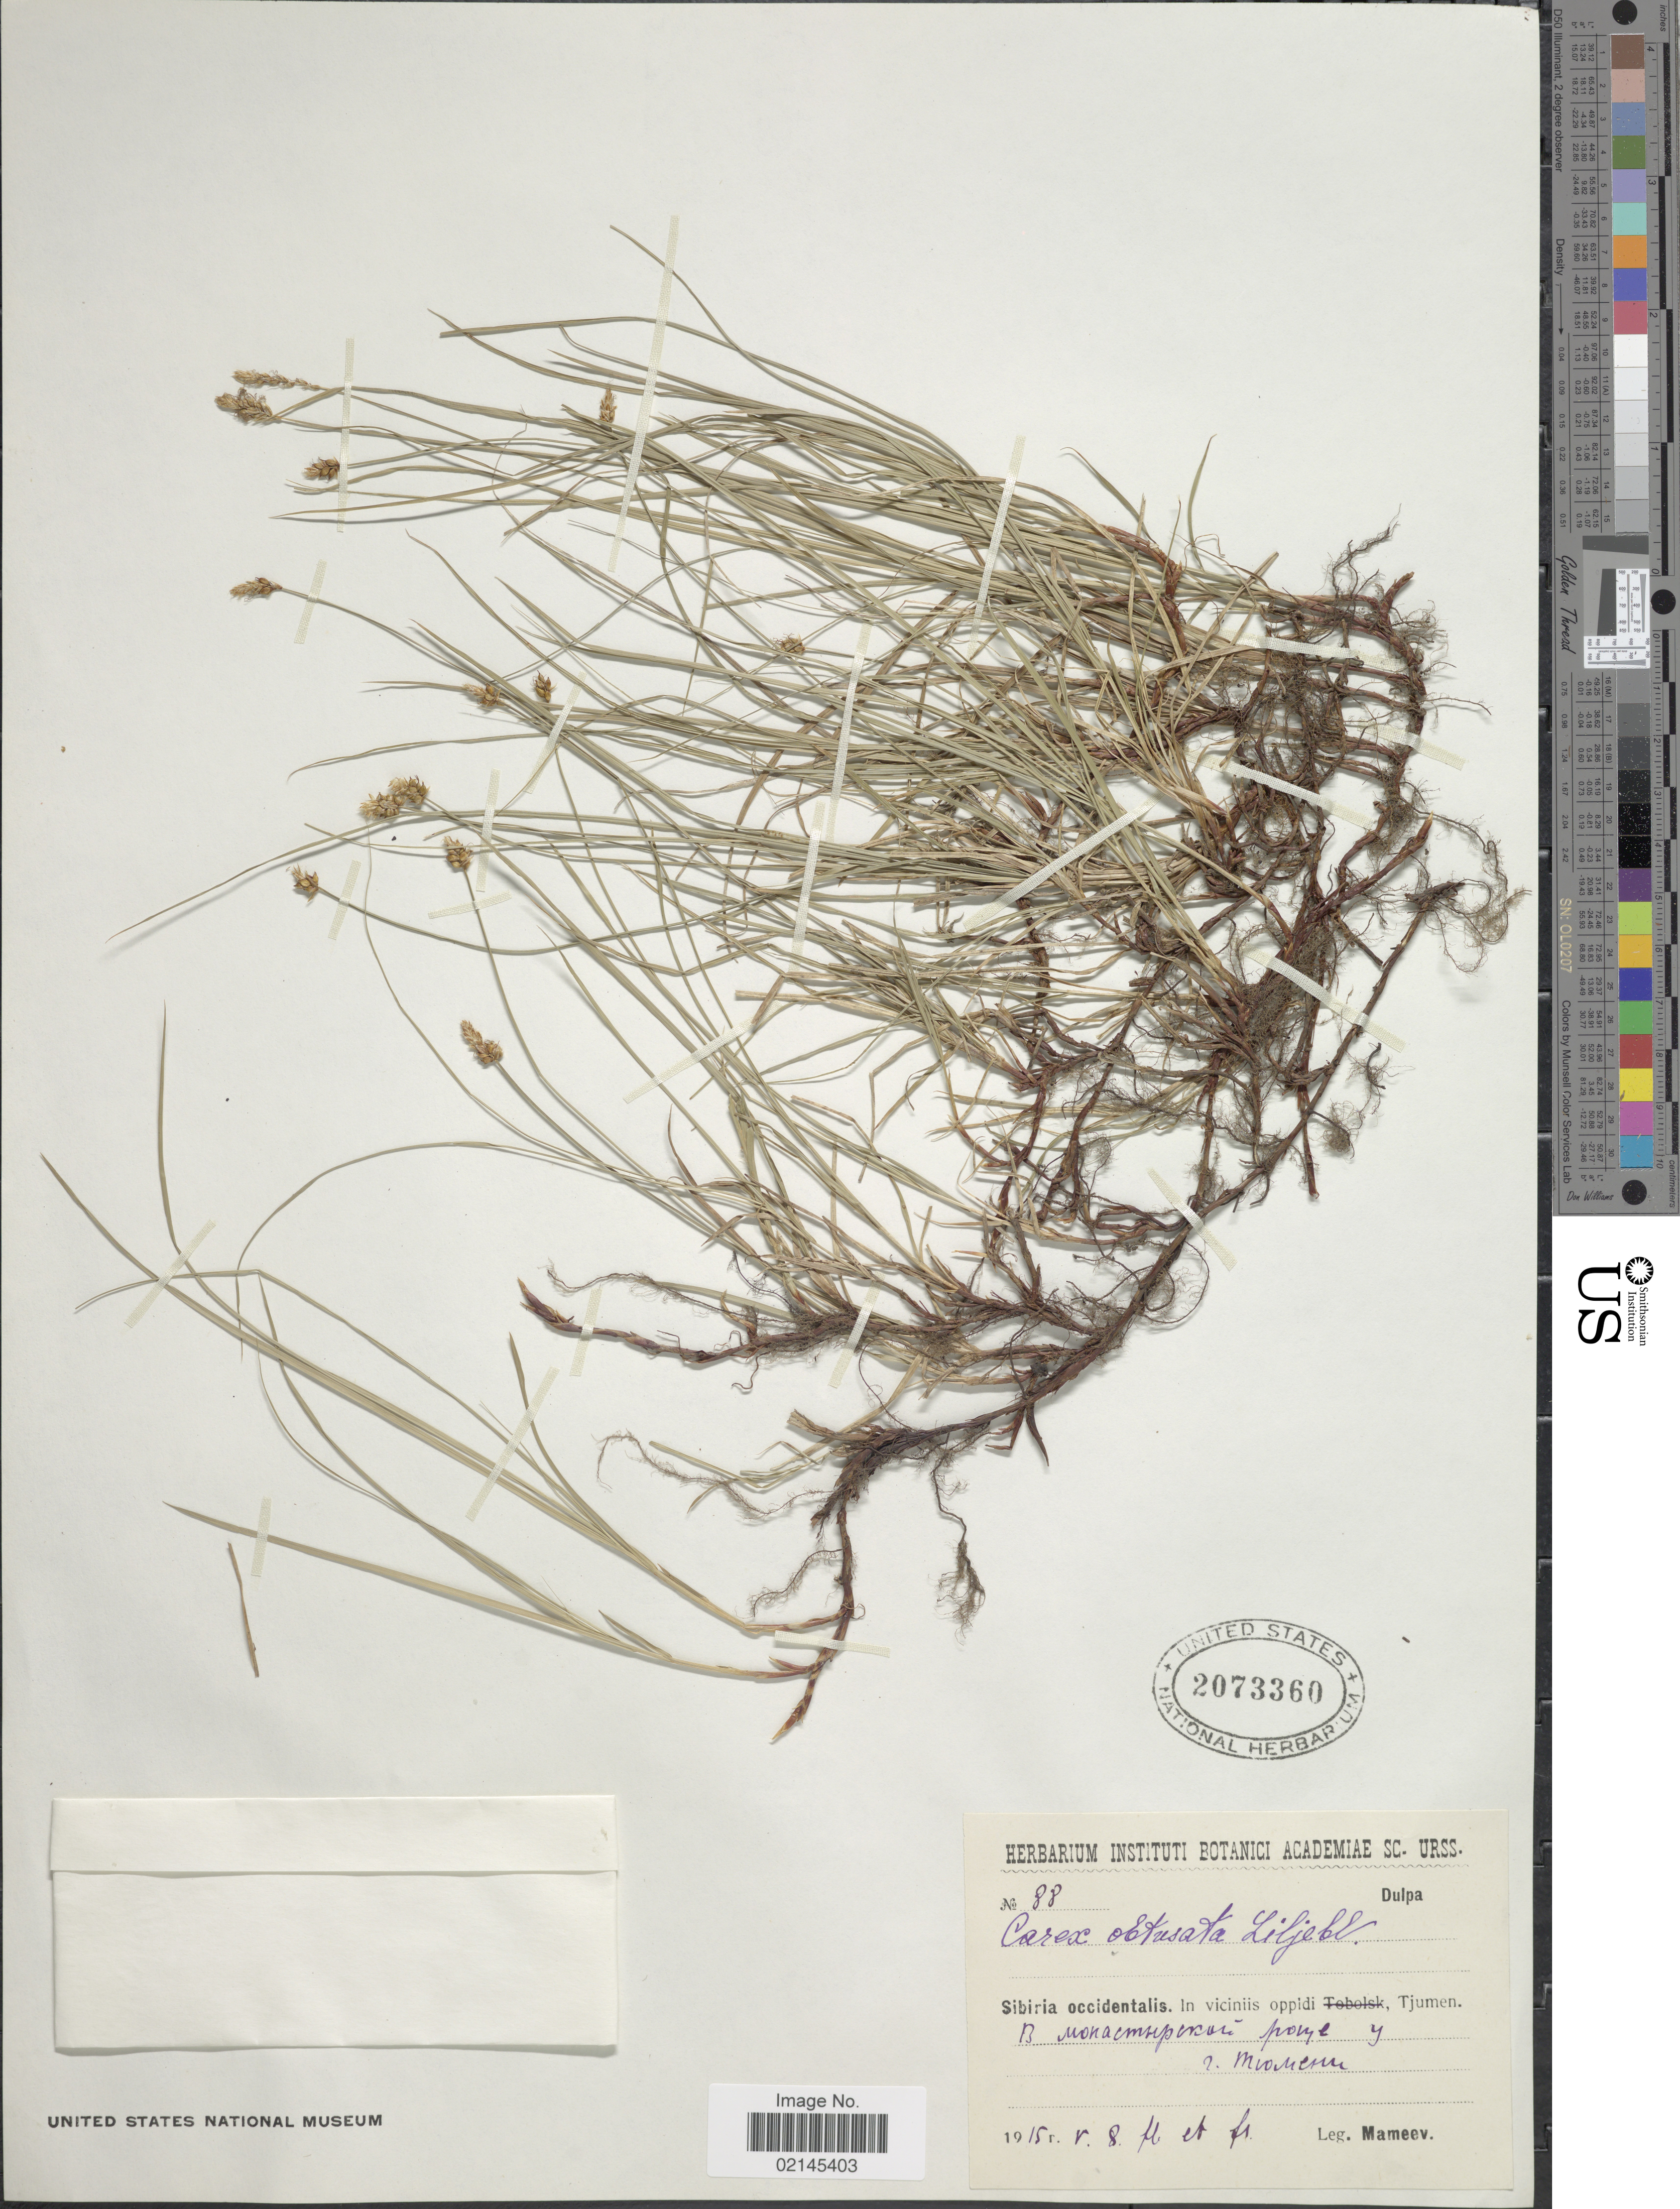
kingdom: Plantae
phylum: Tracheophyta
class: Liliopsida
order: Poales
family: Cyperaceae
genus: Carex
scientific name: Carex obtusata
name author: Lilj.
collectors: Mameev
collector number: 88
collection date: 1915-05-08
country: Russian Federation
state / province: Tyumen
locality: Sibiria occidentalis, viciniis oppidi Tjumen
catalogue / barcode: US 2073360